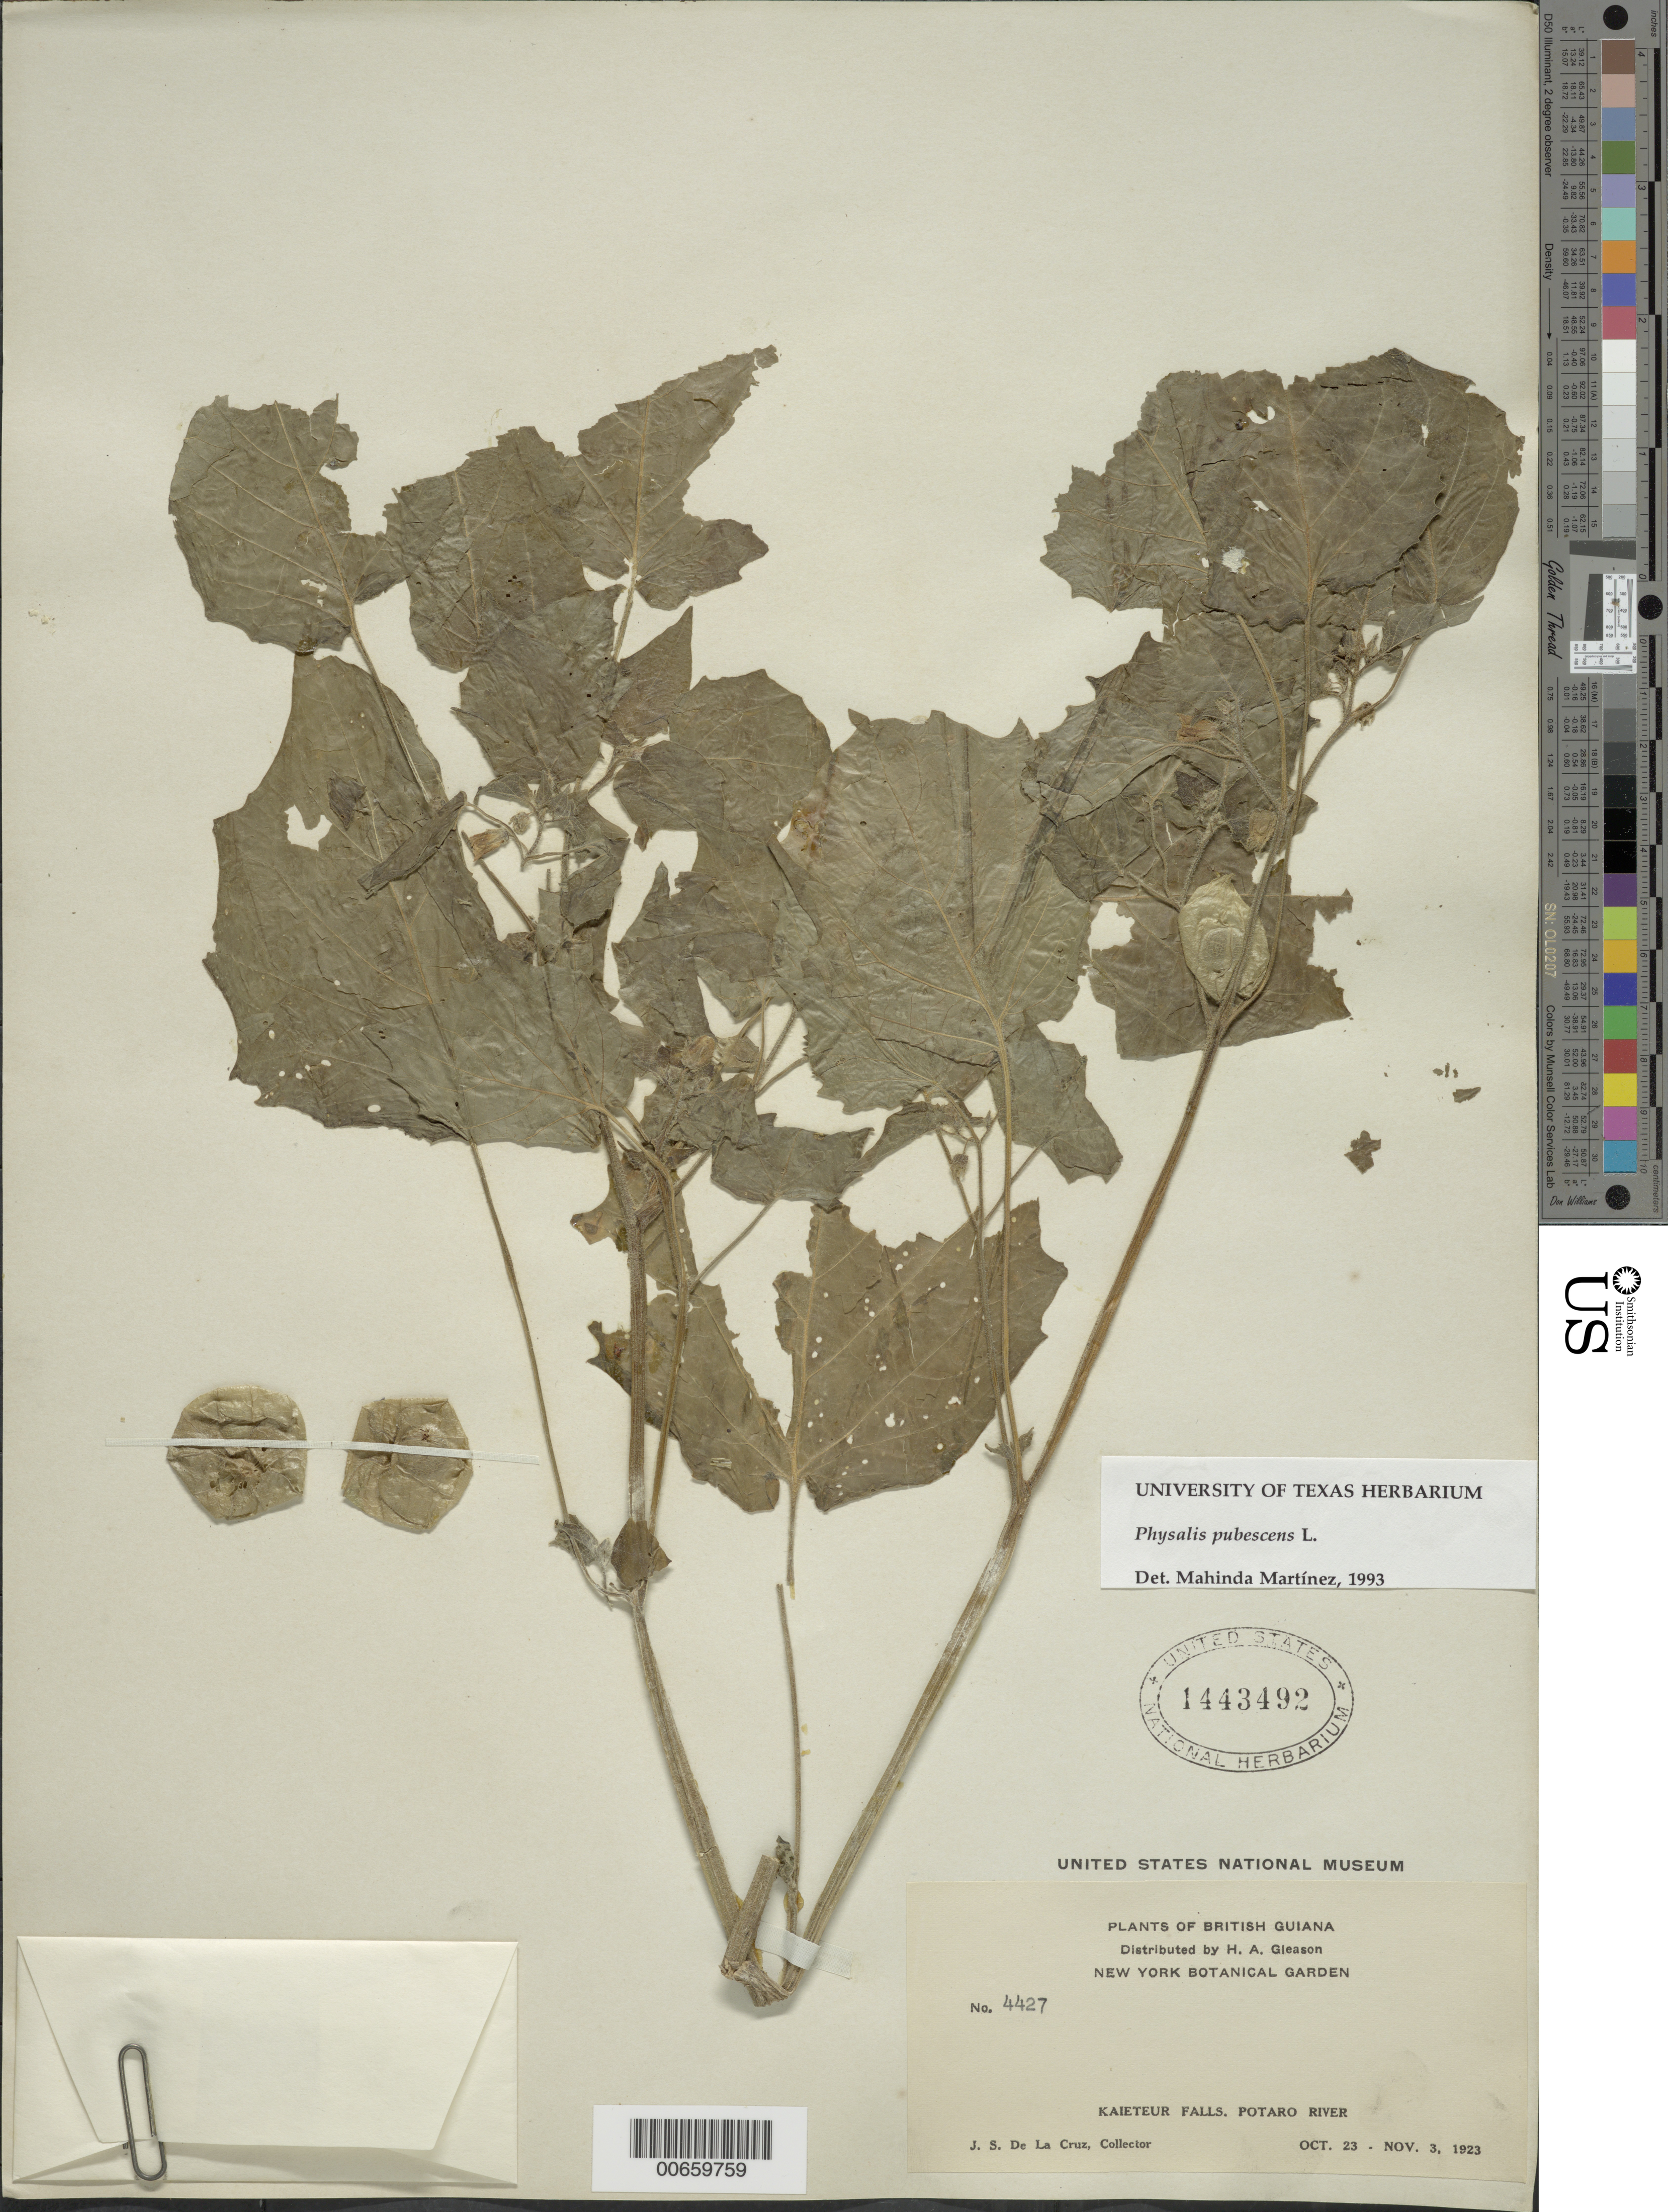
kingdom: Plantae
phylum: Tracheophyta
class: Magnoliopsida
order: Solanales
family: Solanaceae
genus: Physalis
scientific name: Physalis pubescens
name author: L.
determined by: Martinez, M.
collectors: J. S. de la Cruz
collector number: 4427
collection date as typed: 23-Oct-23 to 3-Nov-23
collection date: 1923-10-23/1923-11-03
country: Guyana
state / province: Potaro-Siparuni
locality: Kaieteur Falls, Potaro R.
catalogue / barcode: US 1443492